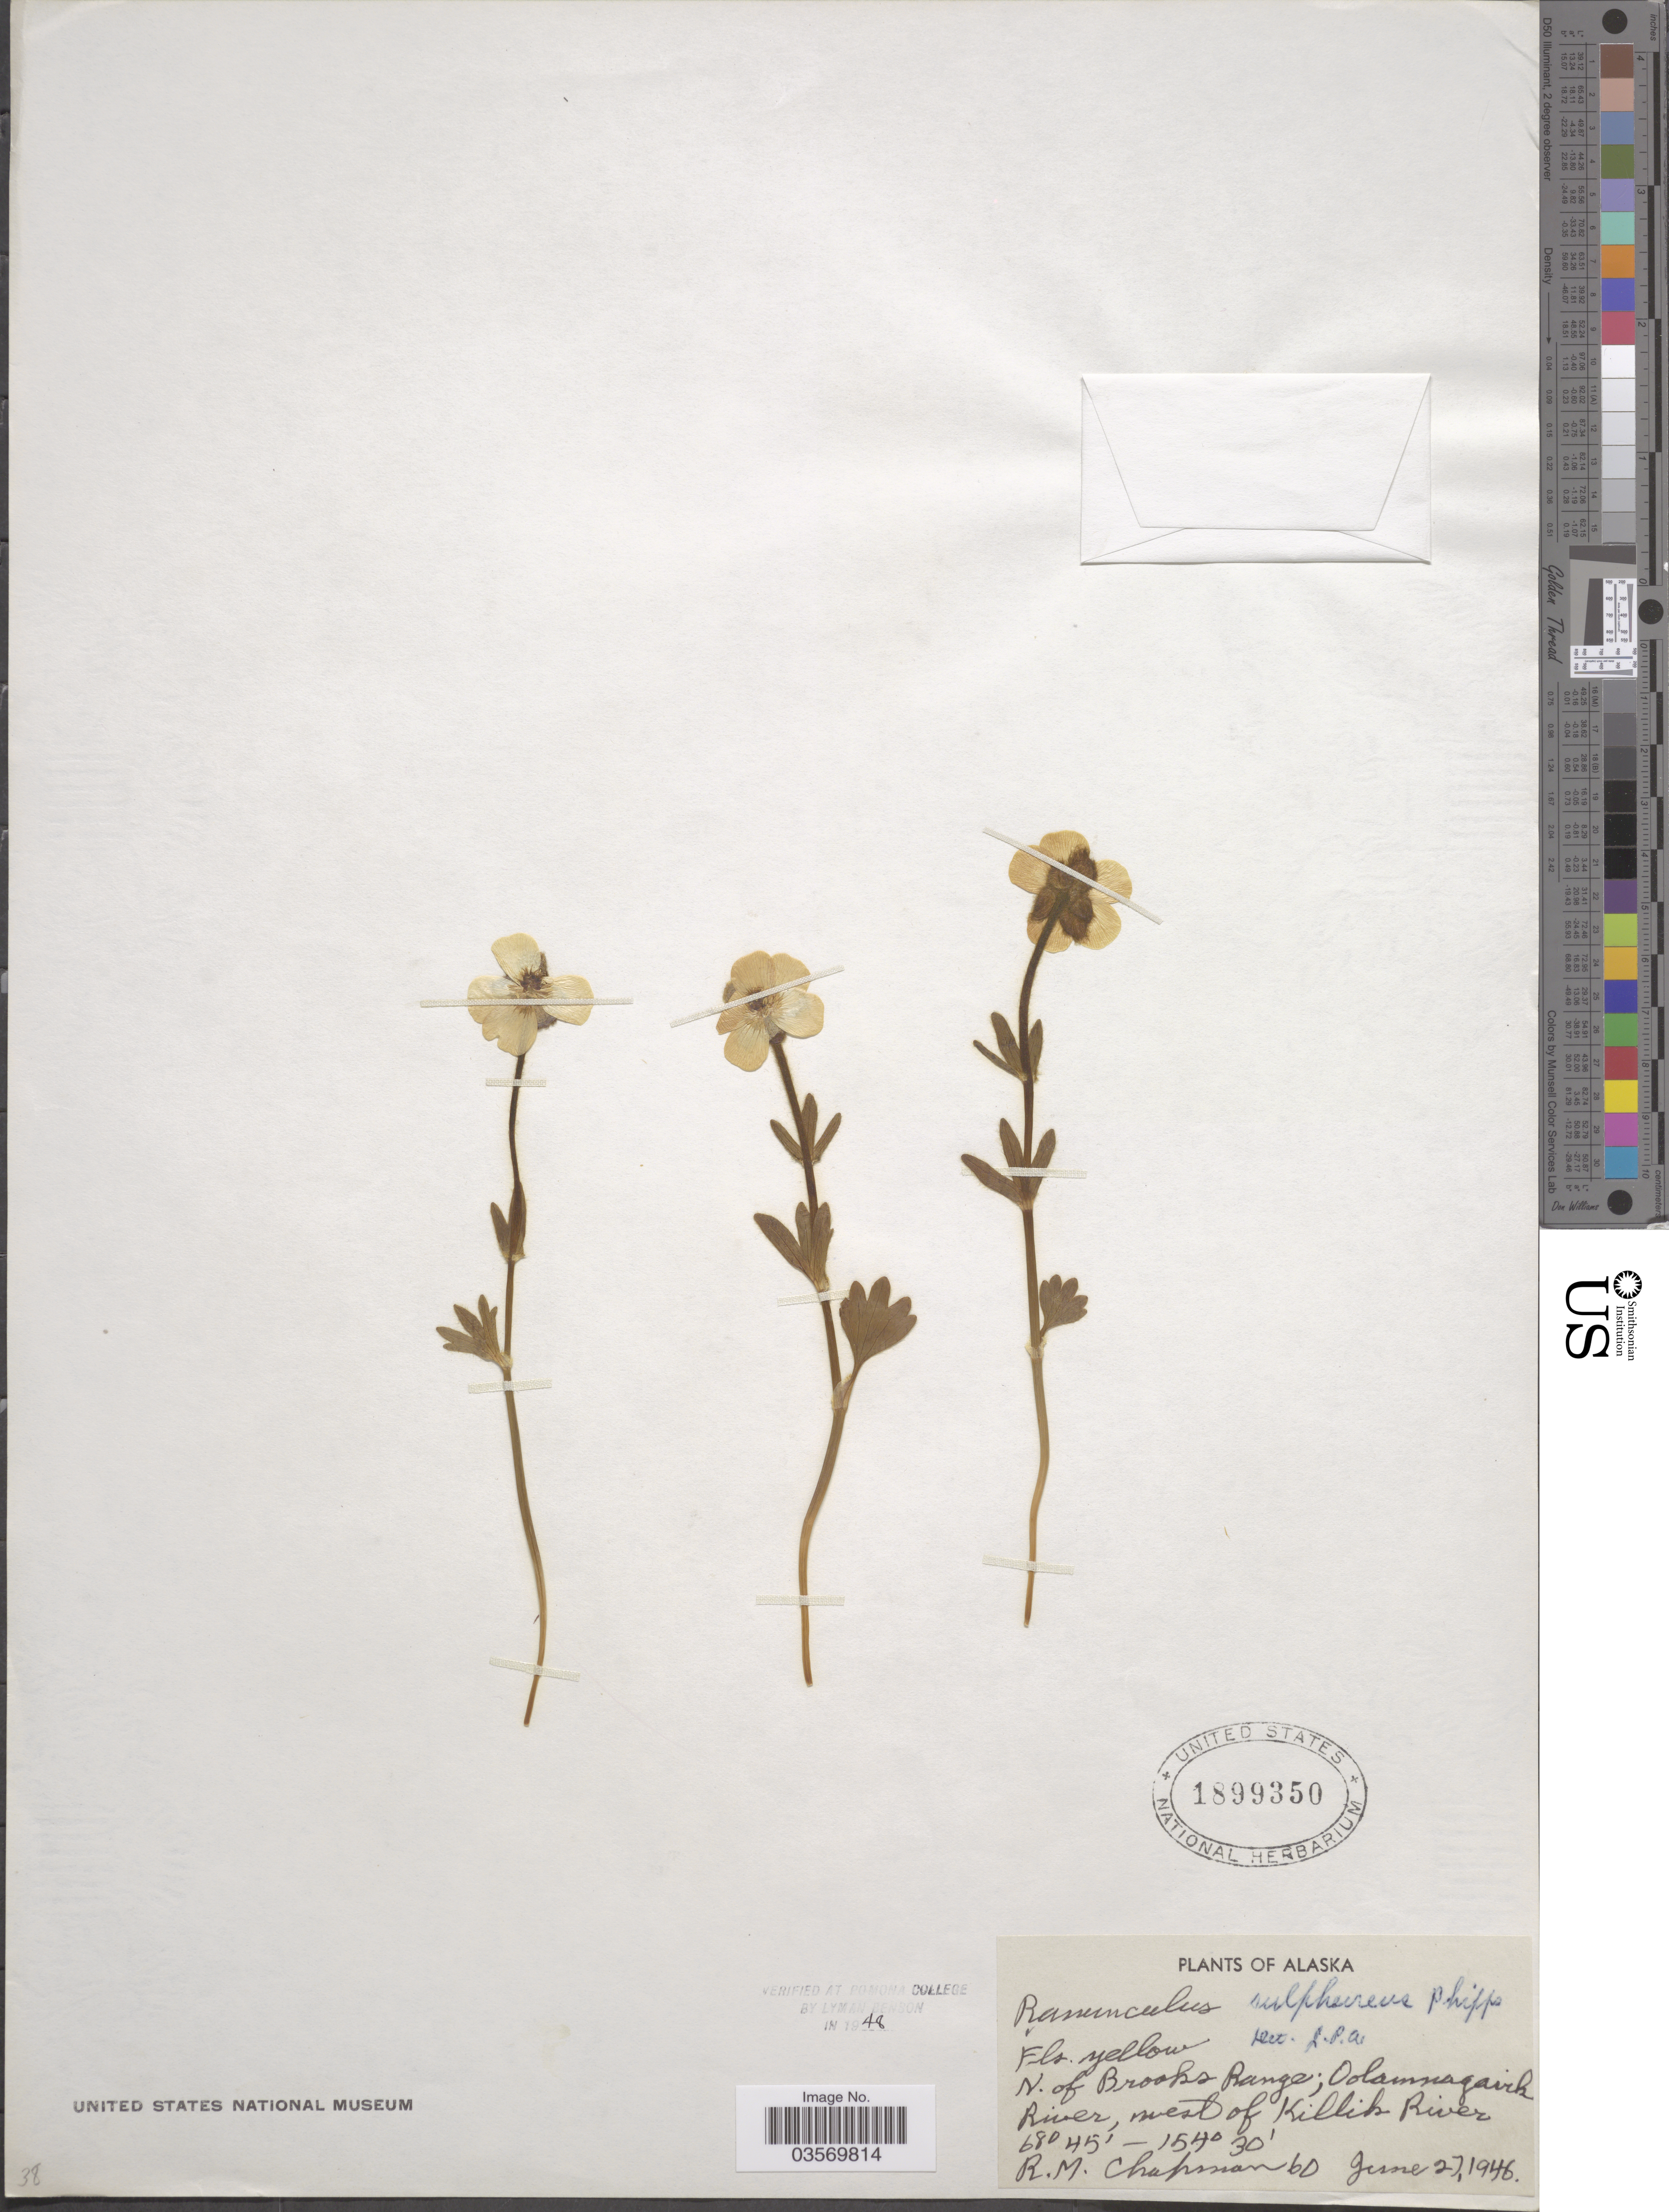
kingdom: Plantae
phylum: Tracheophyta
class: Magnoliopsida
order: Ranunculales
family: Ranunculaceae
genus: Ranunculus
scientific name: Ranunculus sulphureus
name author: Sol.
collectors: R. M. Chapman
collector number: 60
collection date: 1946-06-27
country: United States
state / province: Alaska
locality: N. of Brooks Range; Oolamnagavik River, west of Killik River.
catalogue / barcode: US 1899350